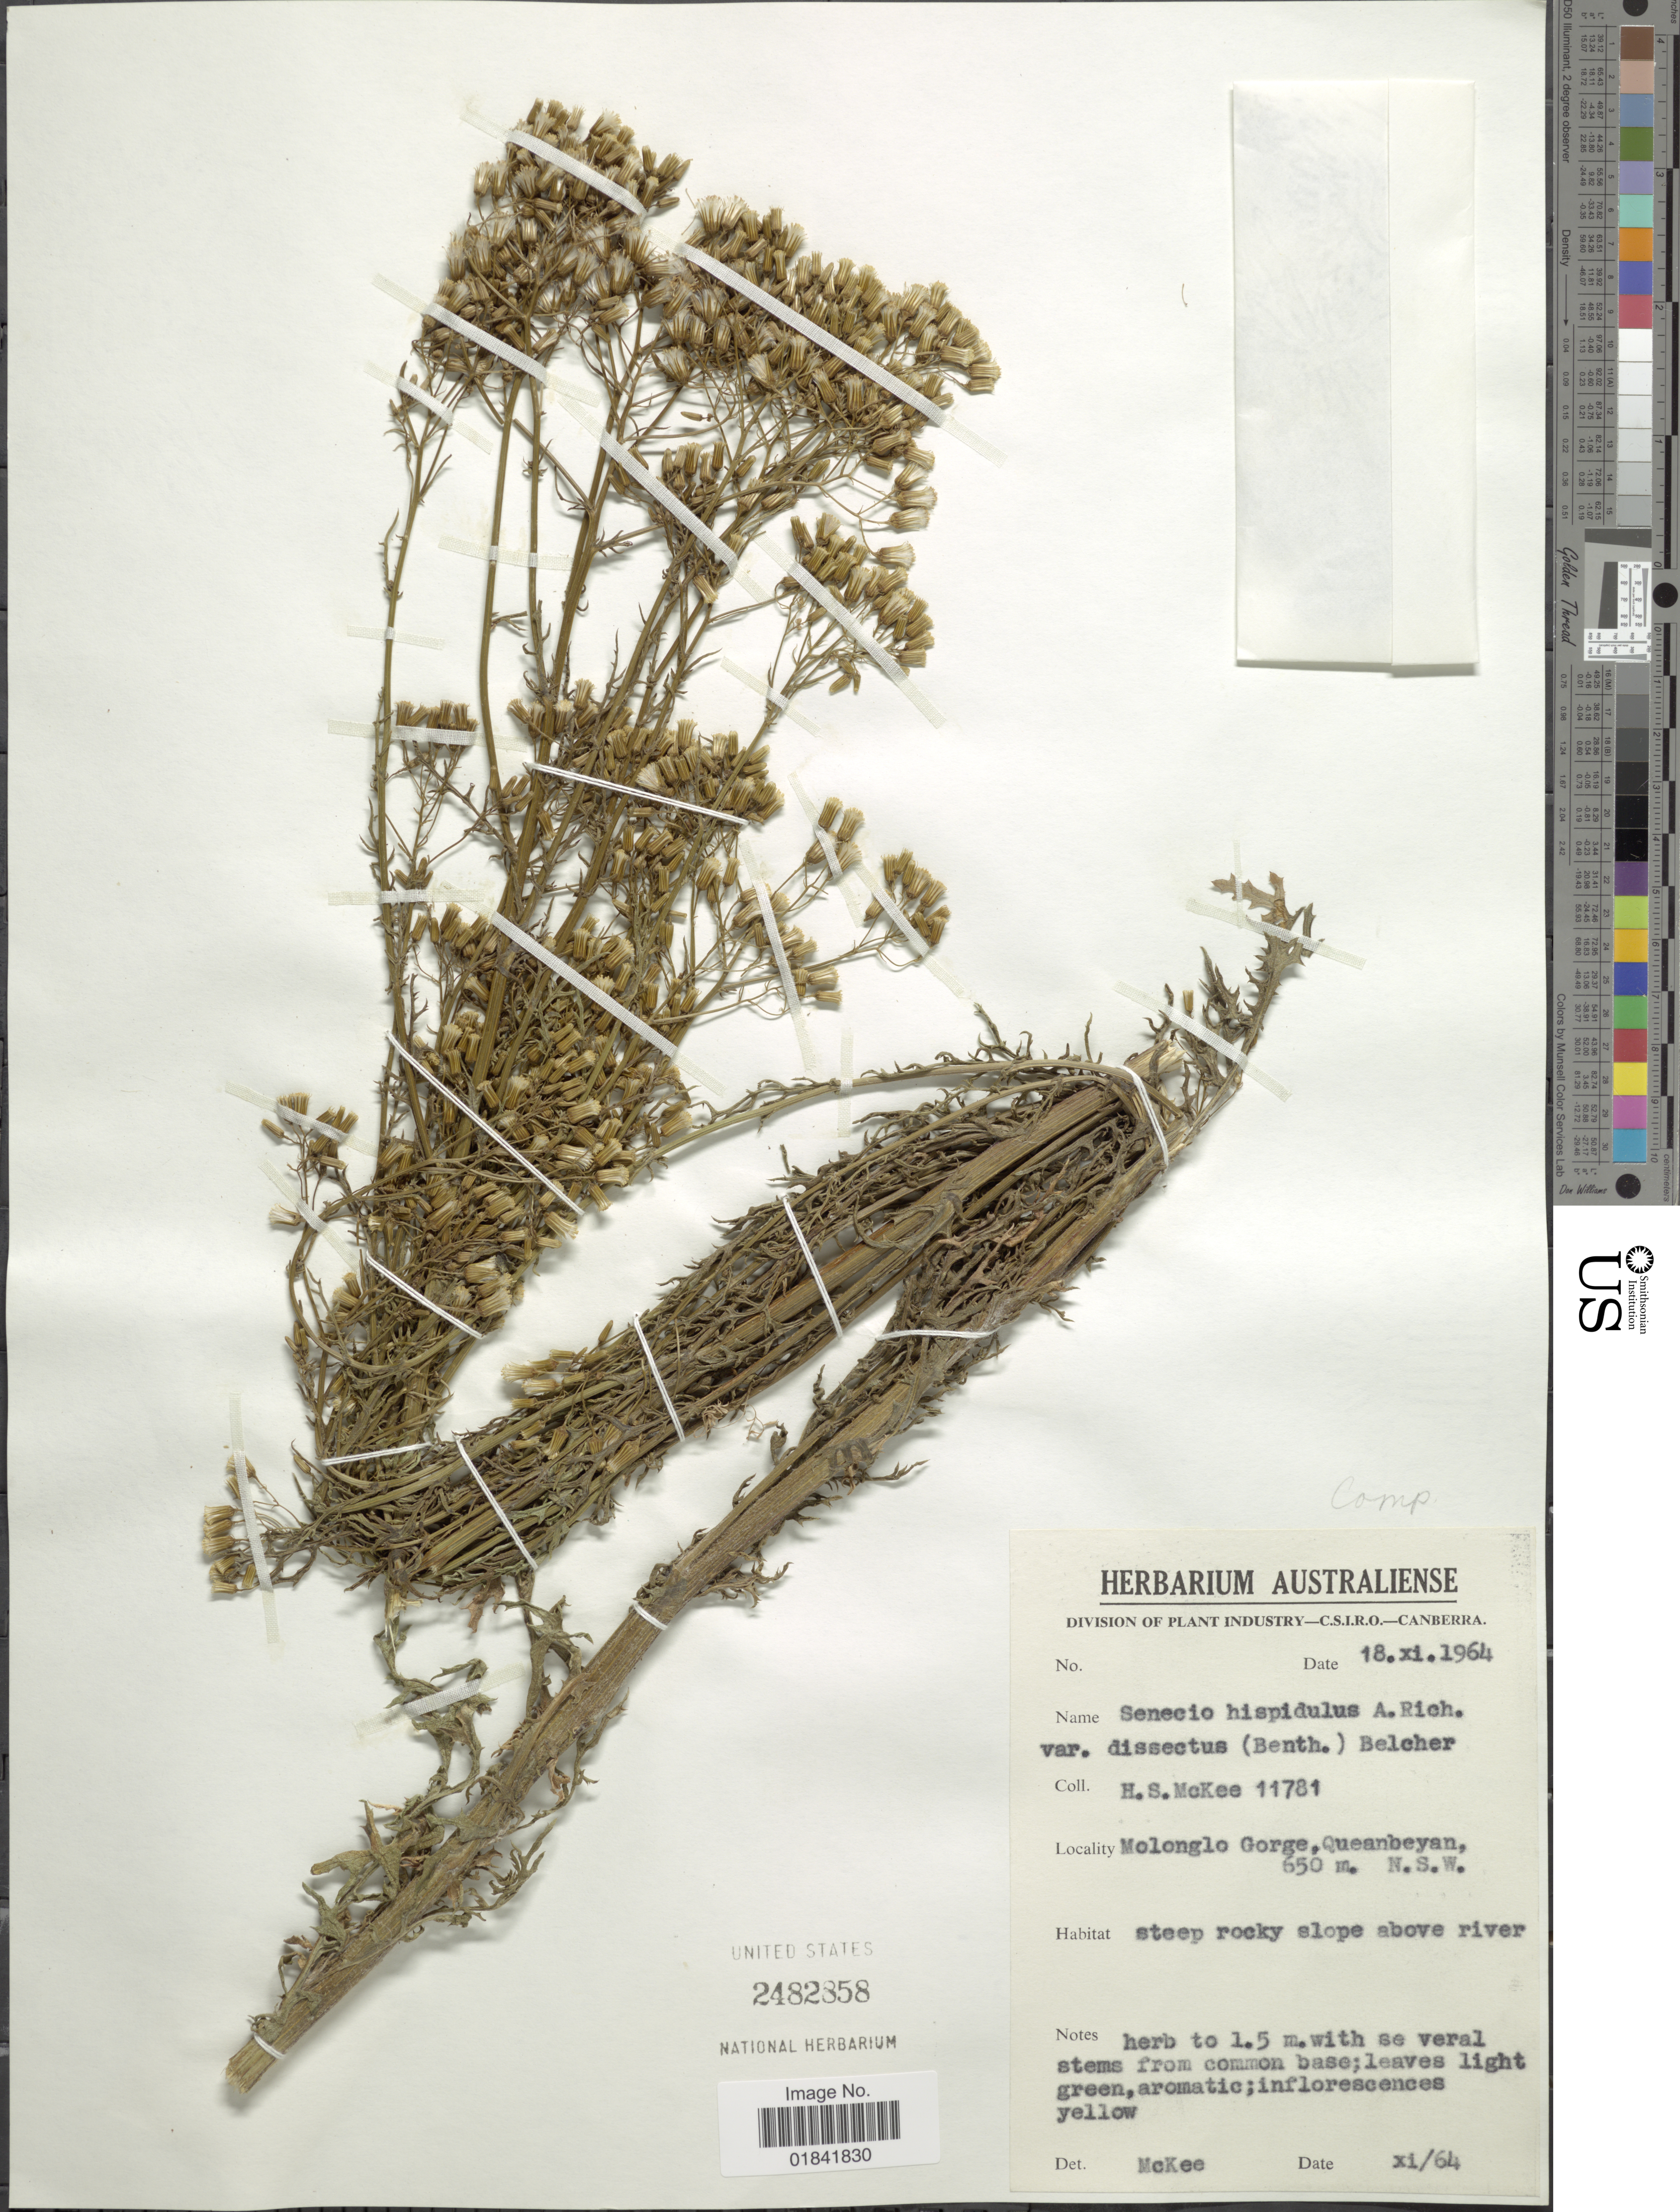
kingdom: Plantae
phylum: Tracheophyta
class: Magnoliopsida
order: Asterales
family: Asteraceae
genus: Senecio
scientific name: Senecio hispidulus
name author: A. Rich.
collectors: H. S. McKee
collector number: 11781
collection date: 1964-11-18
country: Australia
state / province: New South Wales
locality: Molonglo Gorge, Queanbeyan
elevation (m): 650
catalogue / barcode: US 2482858